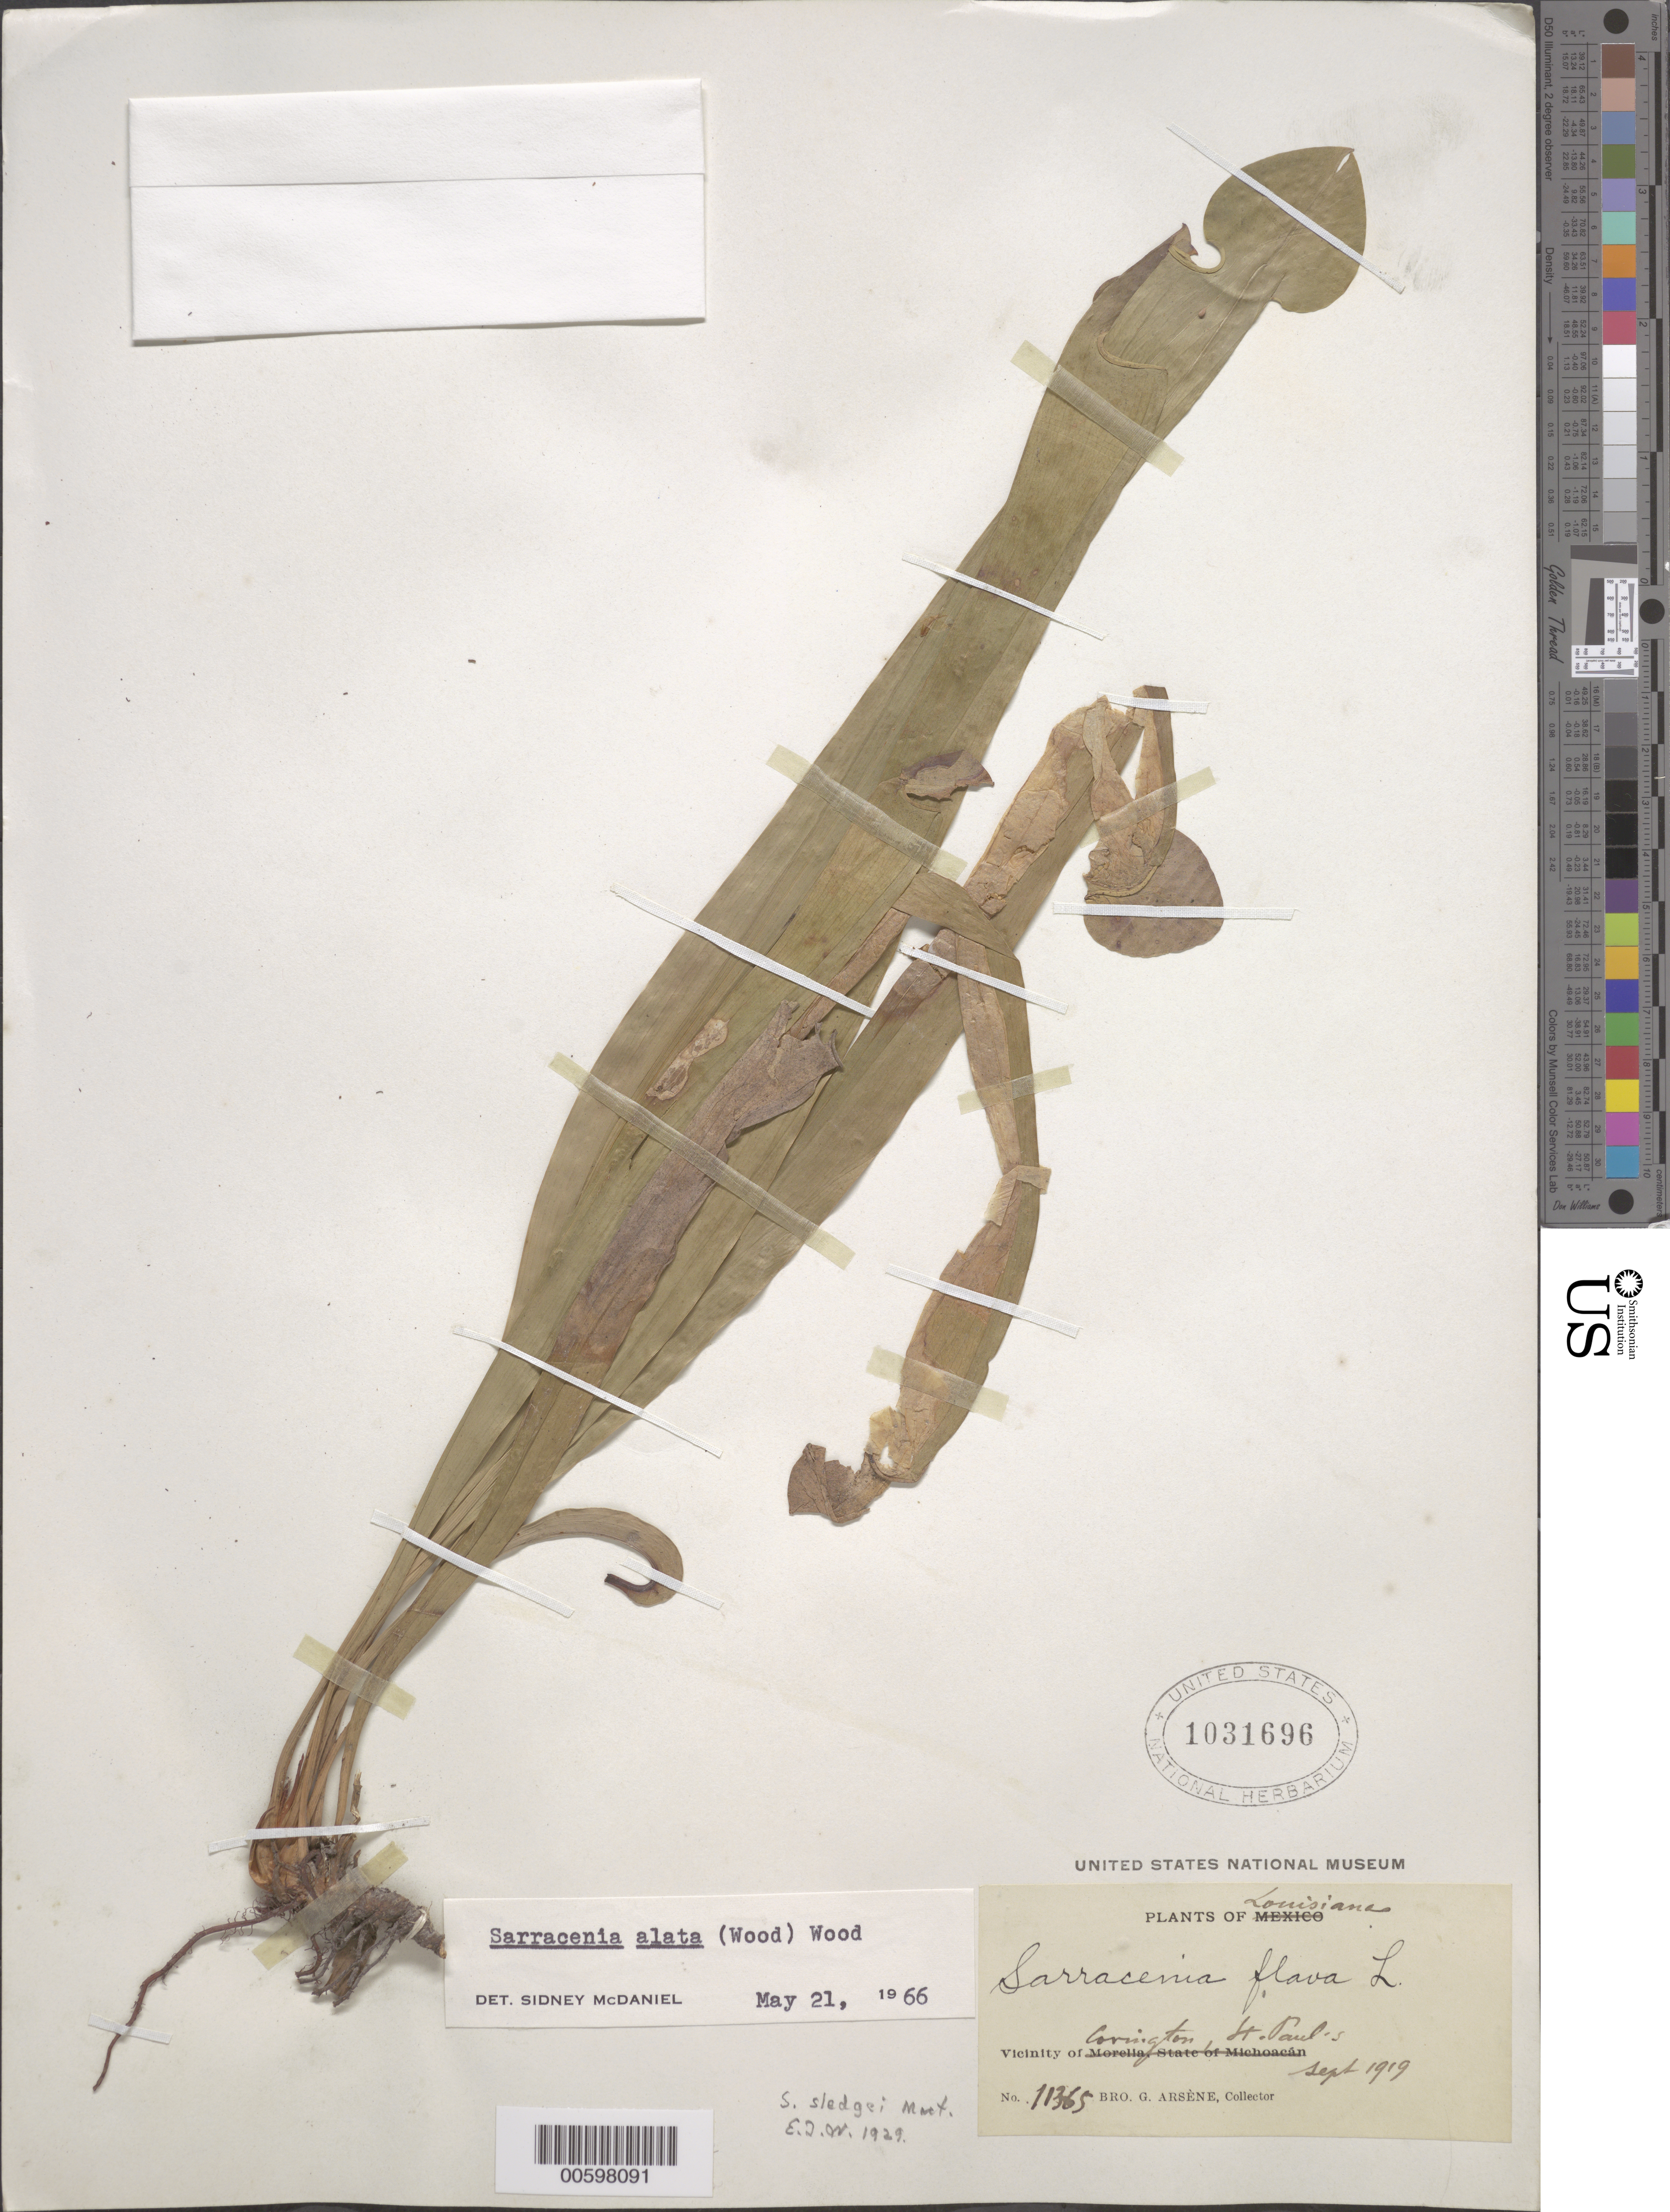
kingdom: Plantae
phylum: Tracheophyta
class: Magnoliopsida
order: Ericales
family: Sarraceniaceae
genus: Sarracenia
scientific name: Sarracenia alata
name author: (Alph. Wood) Alph. Wood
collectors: Bro. G. Arsène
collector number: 11365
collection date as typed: Sep 1919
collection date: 1919-09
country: United States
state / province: Louisiana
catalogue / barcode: US 1031696